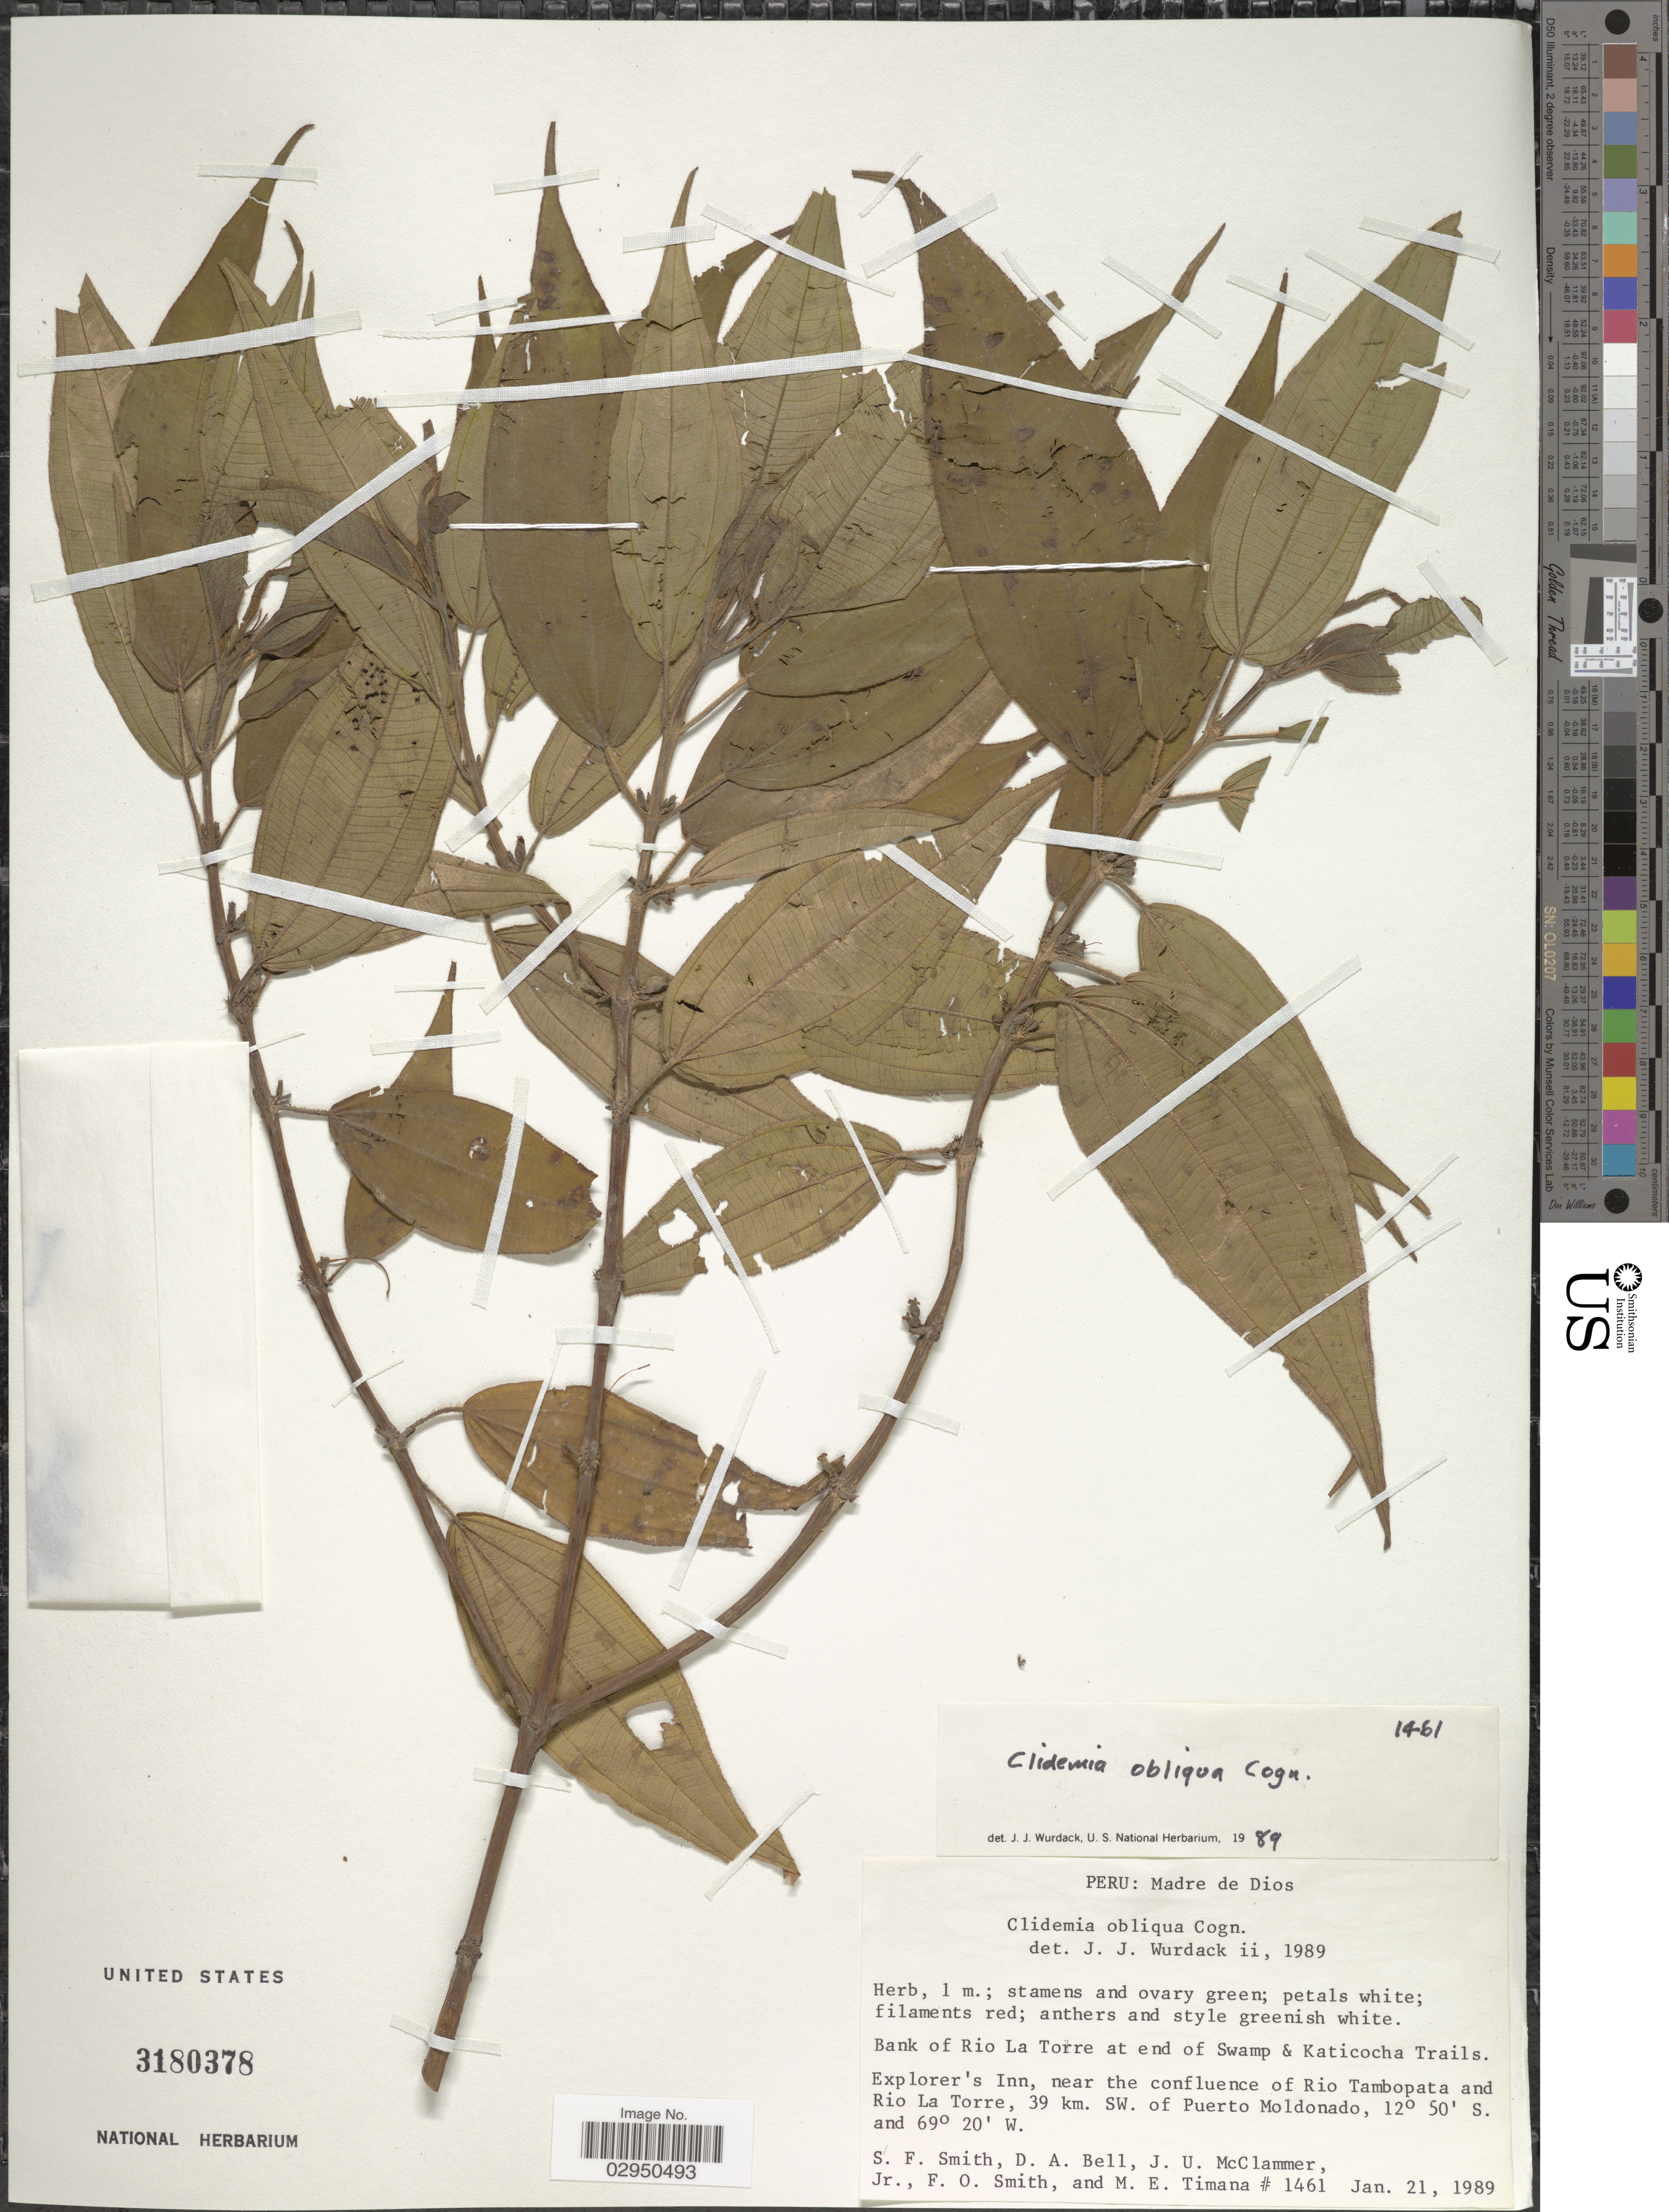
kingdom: Plantae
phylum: Tracheophyta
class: Magnoliopsida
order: Myrtales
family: Melastomataceae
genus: Clidemia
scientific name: Clidemia obliqua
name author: Cogn.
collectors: S.F. Smith, D. A. Bell, J. McClammer Jr. & F. Smith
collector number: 1461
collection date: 1989-01-21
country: Peru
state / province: Madre de Dios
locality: Bank of Rio La Torre at end of Swamp & Katicocha Trails. Explorer's Inn, near the confluence of Rio Tambopata and Rio La Torre, 39 km. SW. of Puerto Moldonado.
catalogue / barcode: US 3180378